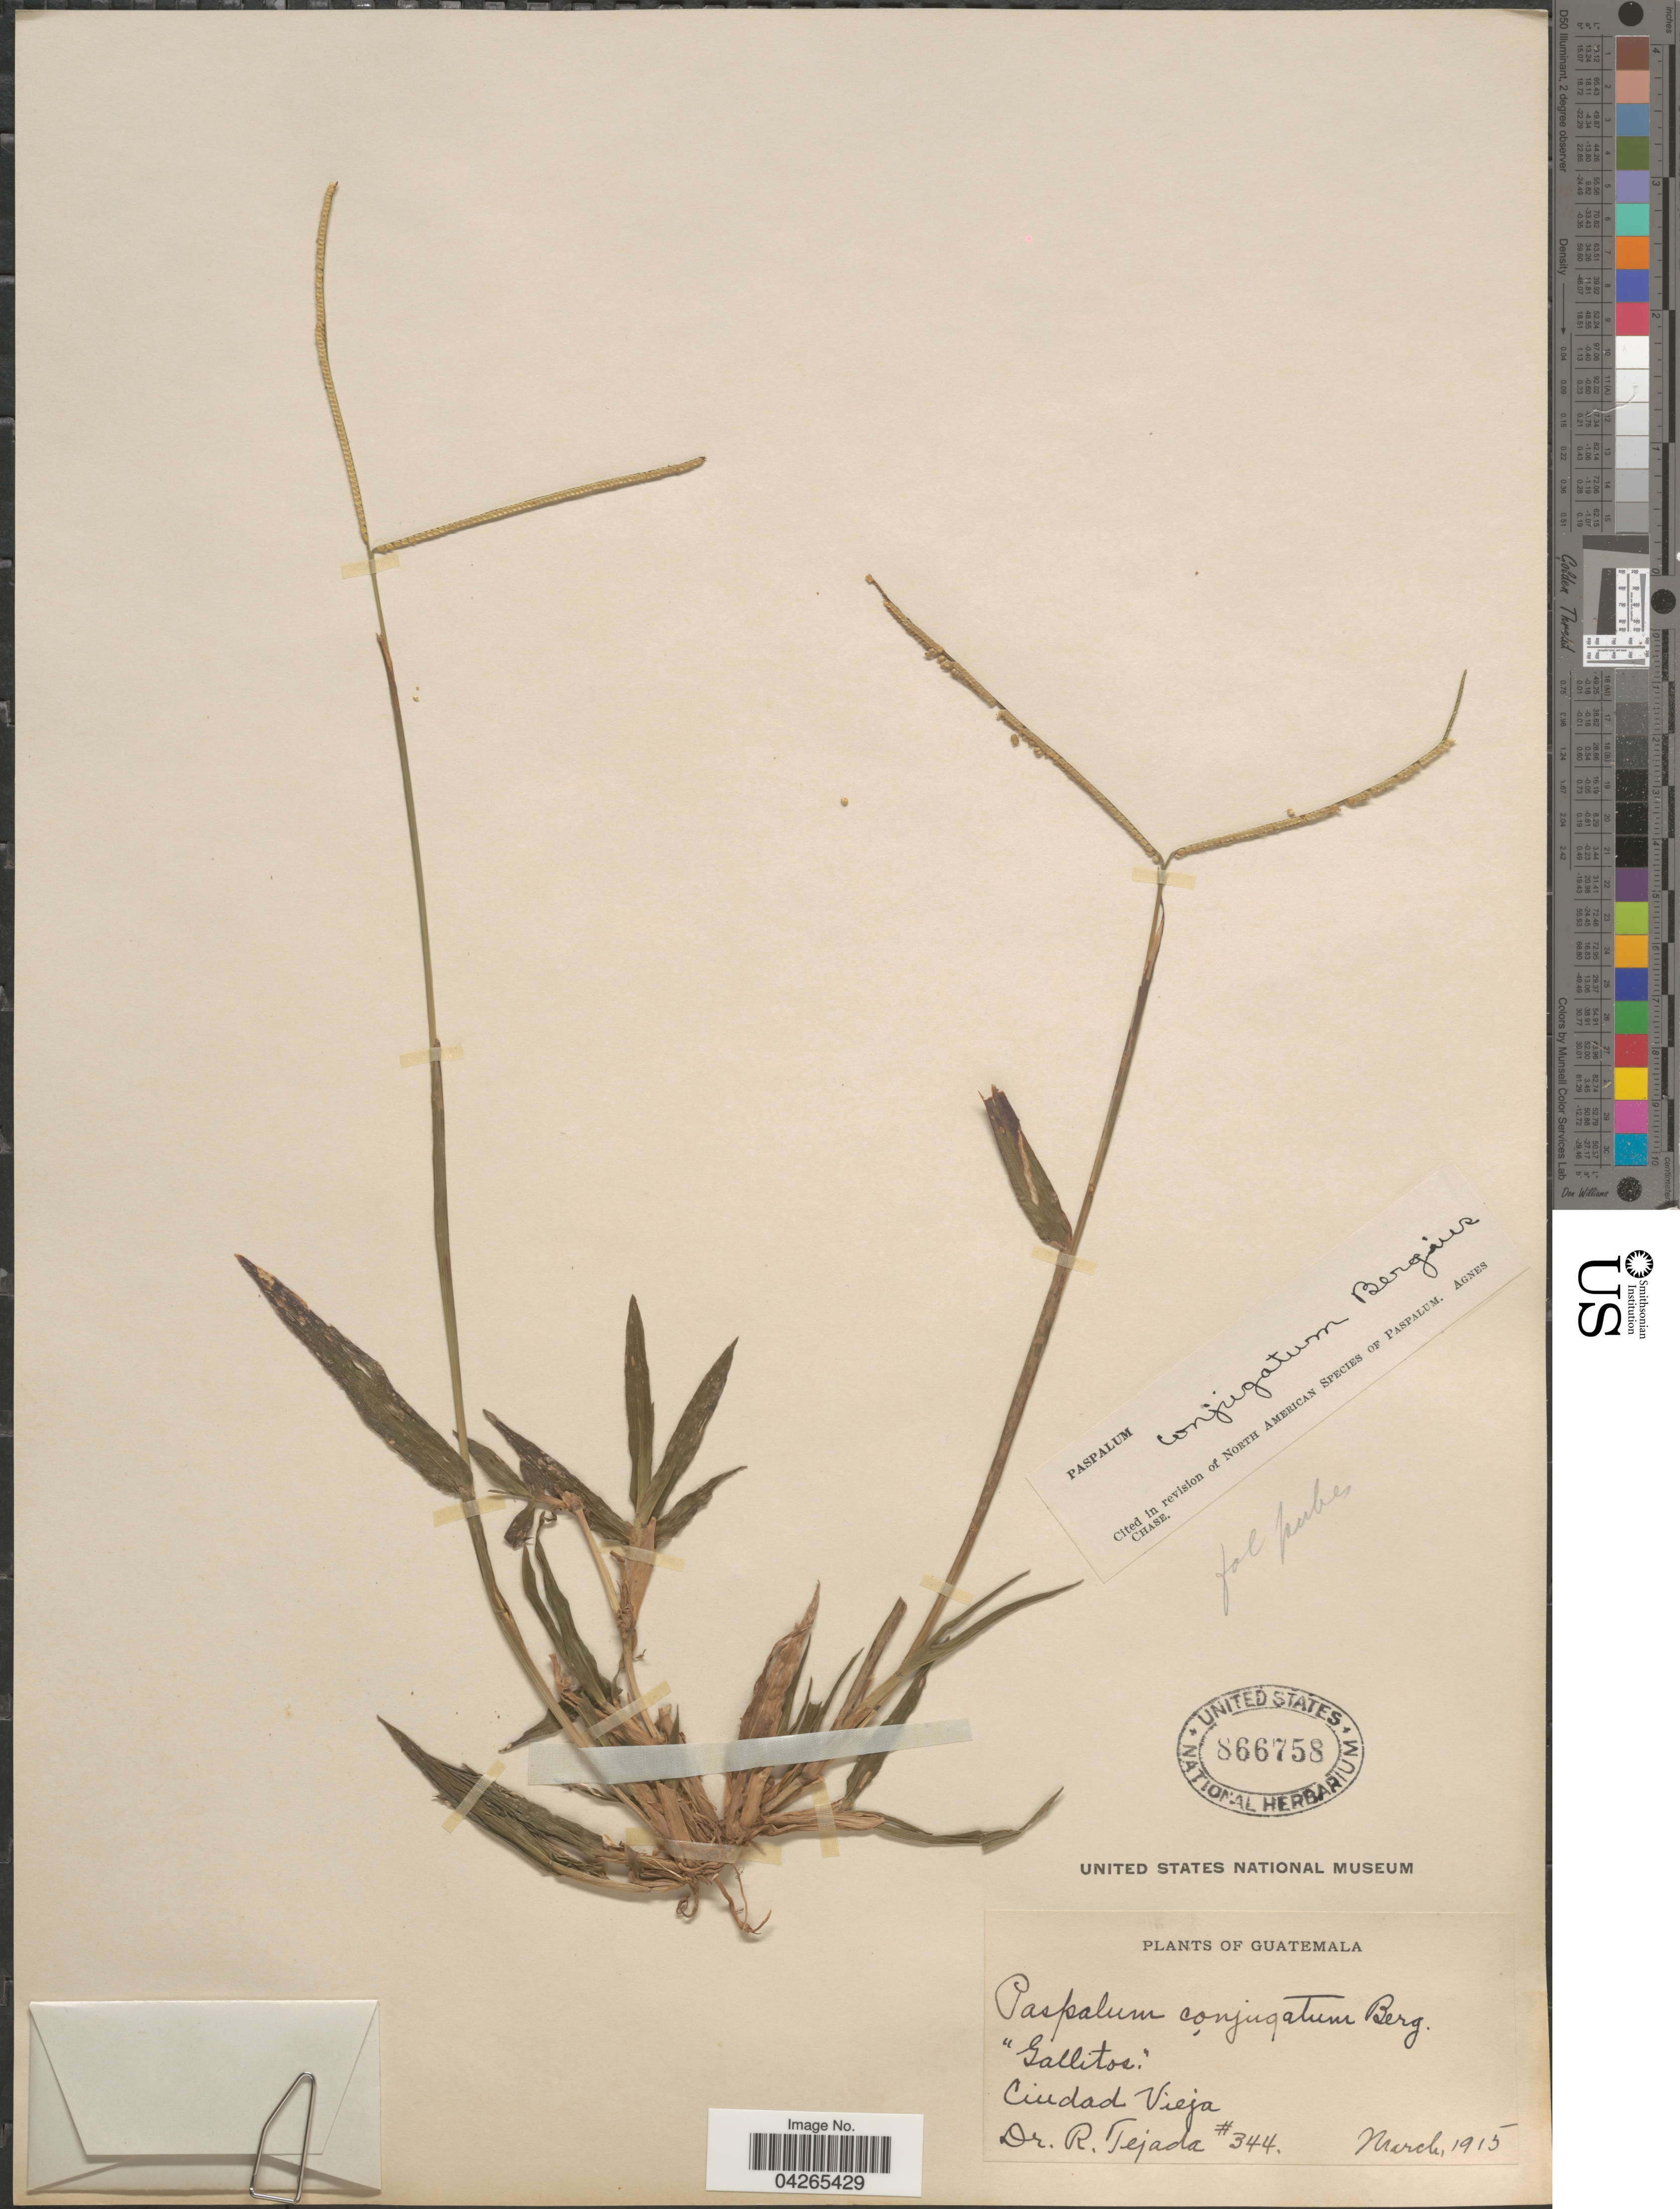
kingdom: Plantae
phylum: Tracheophyta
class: Liliopsida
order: Poales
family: Poaceae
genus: Paspalum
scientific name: Paspalum conjugatum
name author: P.J. Bergius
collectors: R. Tejada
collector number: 344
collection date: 1915-03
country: Guatemala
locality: Ciudad Vieja.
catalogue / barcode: US 866758